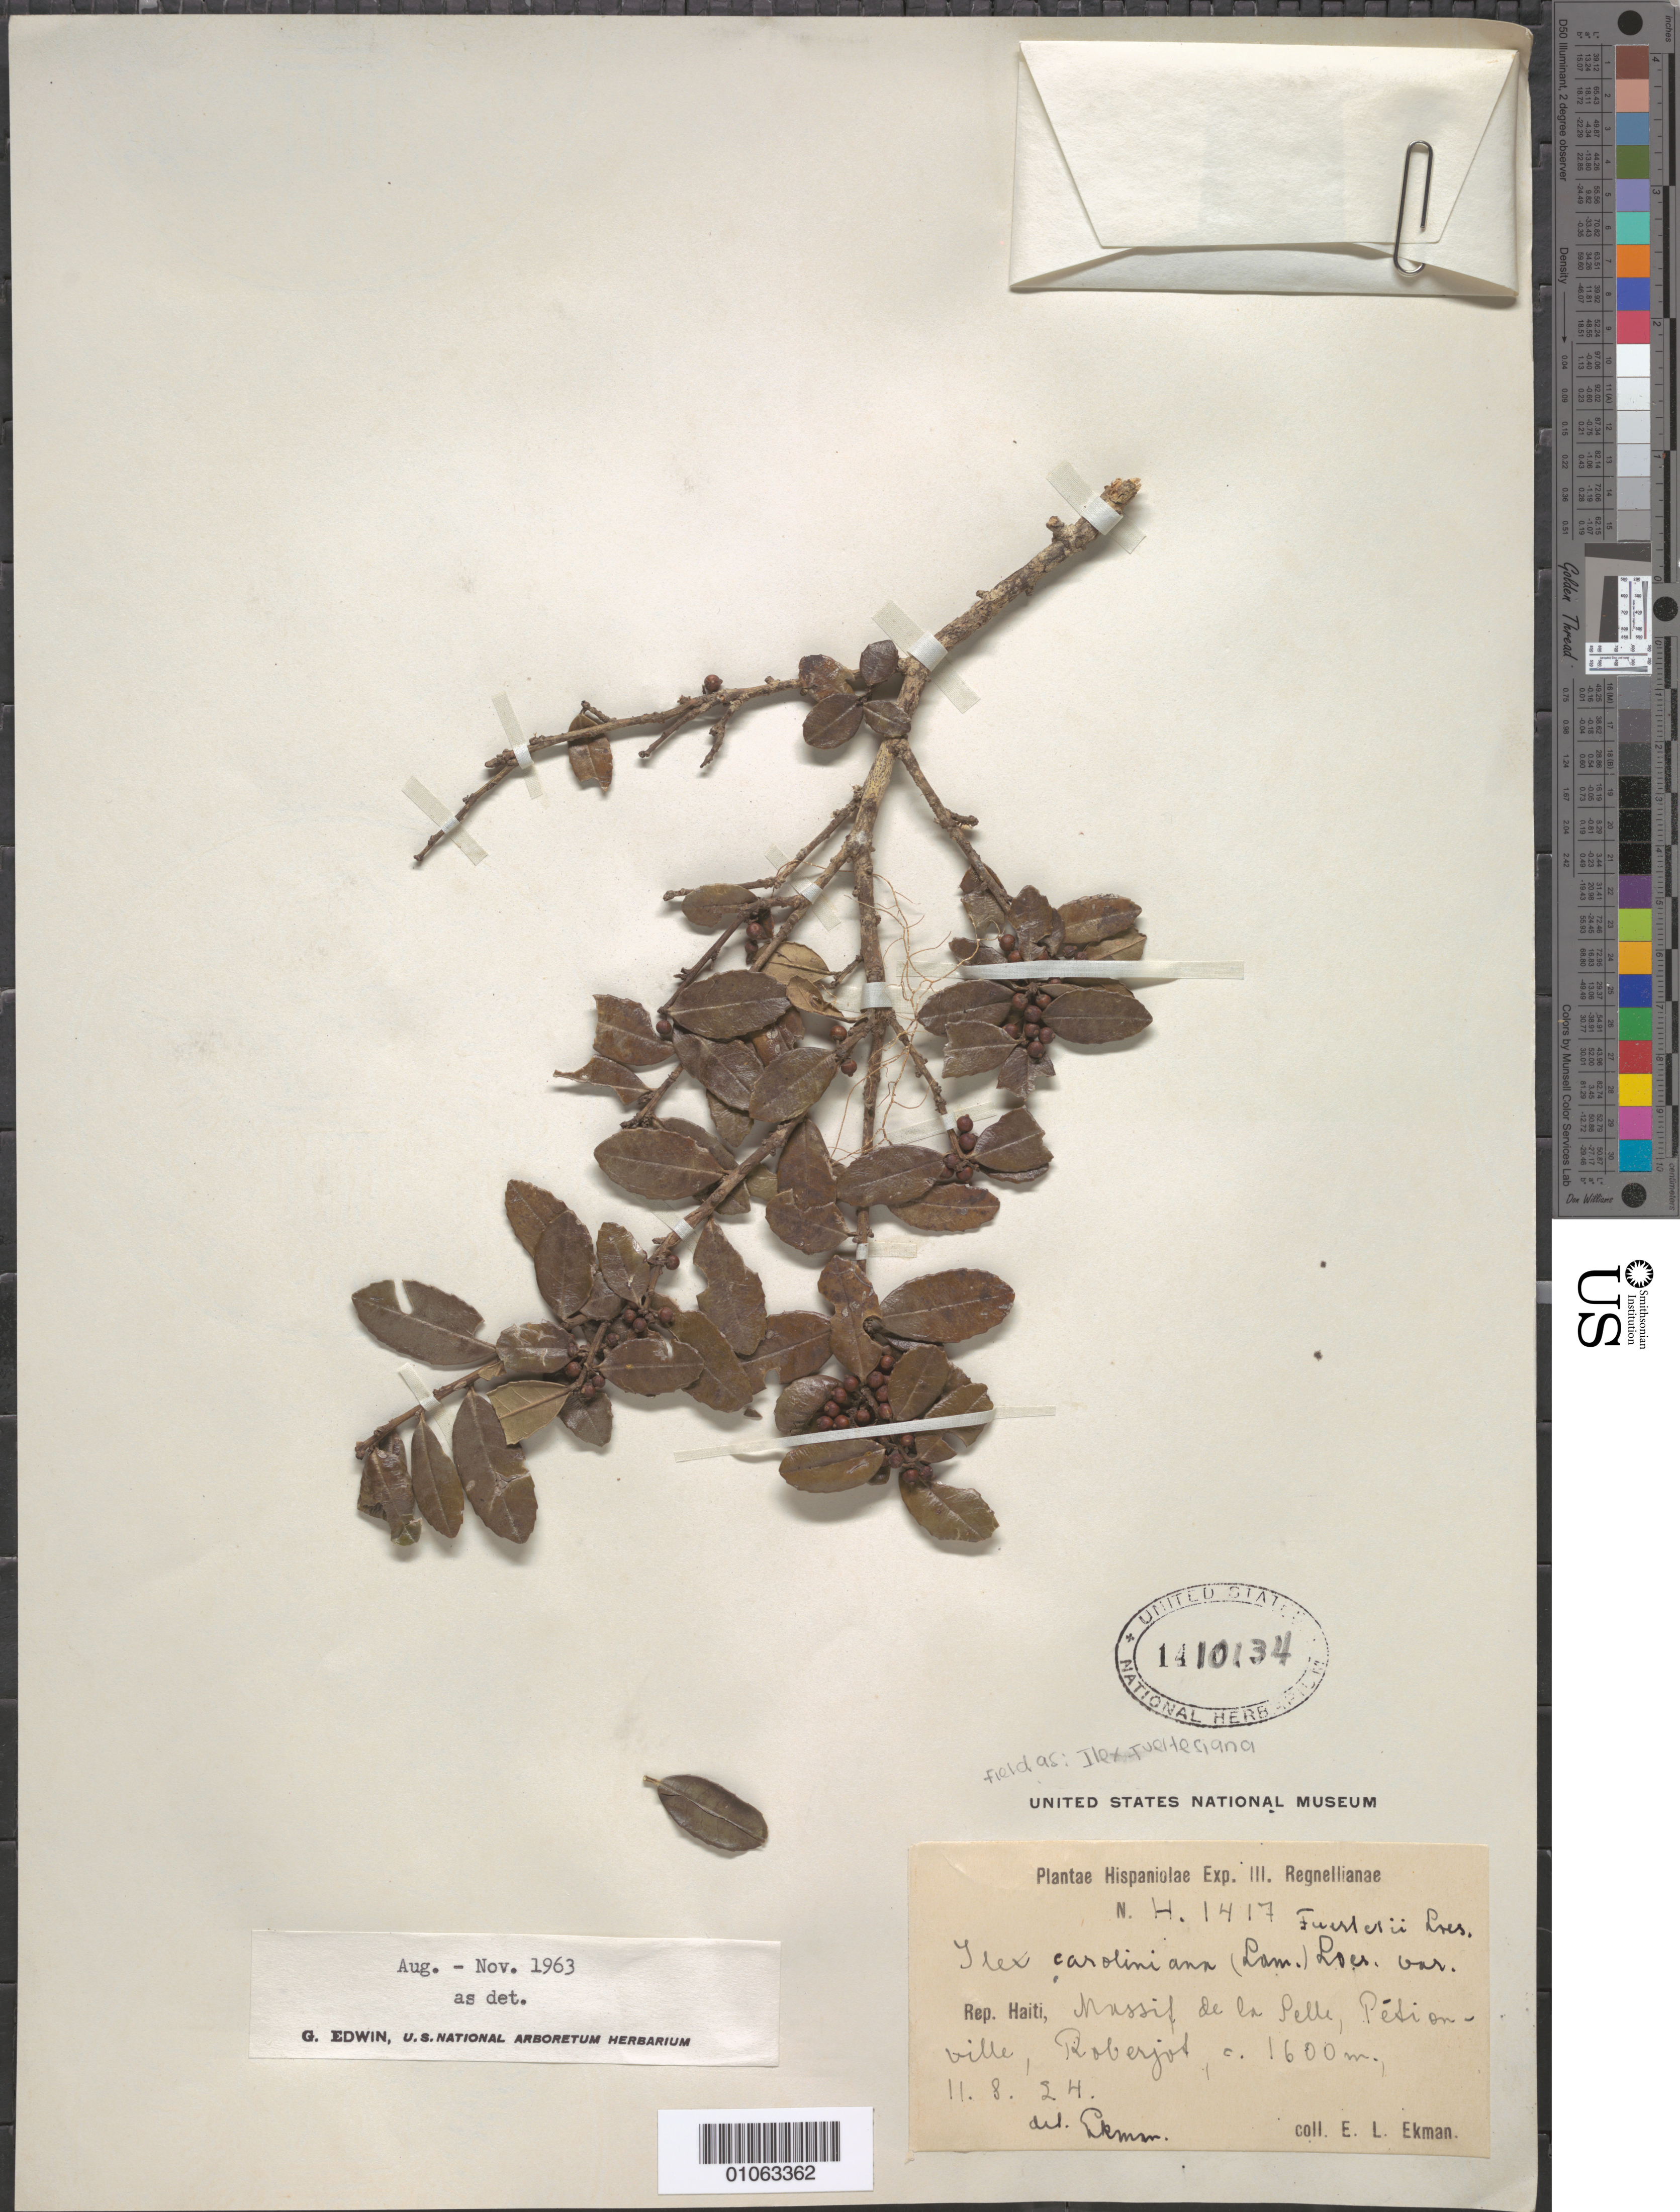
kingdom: Plantae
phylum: Tracheophyta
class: Magnoliopsida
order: Aquifoliales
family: Aquifoliaceae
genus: Ilex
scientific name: Ilex fuertesiana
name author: (Loes.) Loes.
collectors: E. L. Ekman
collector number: H 11417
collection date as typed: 11 Aug 1924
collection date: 1924-08-11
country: Haiti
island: Hispaniola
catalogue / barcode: US 1410134